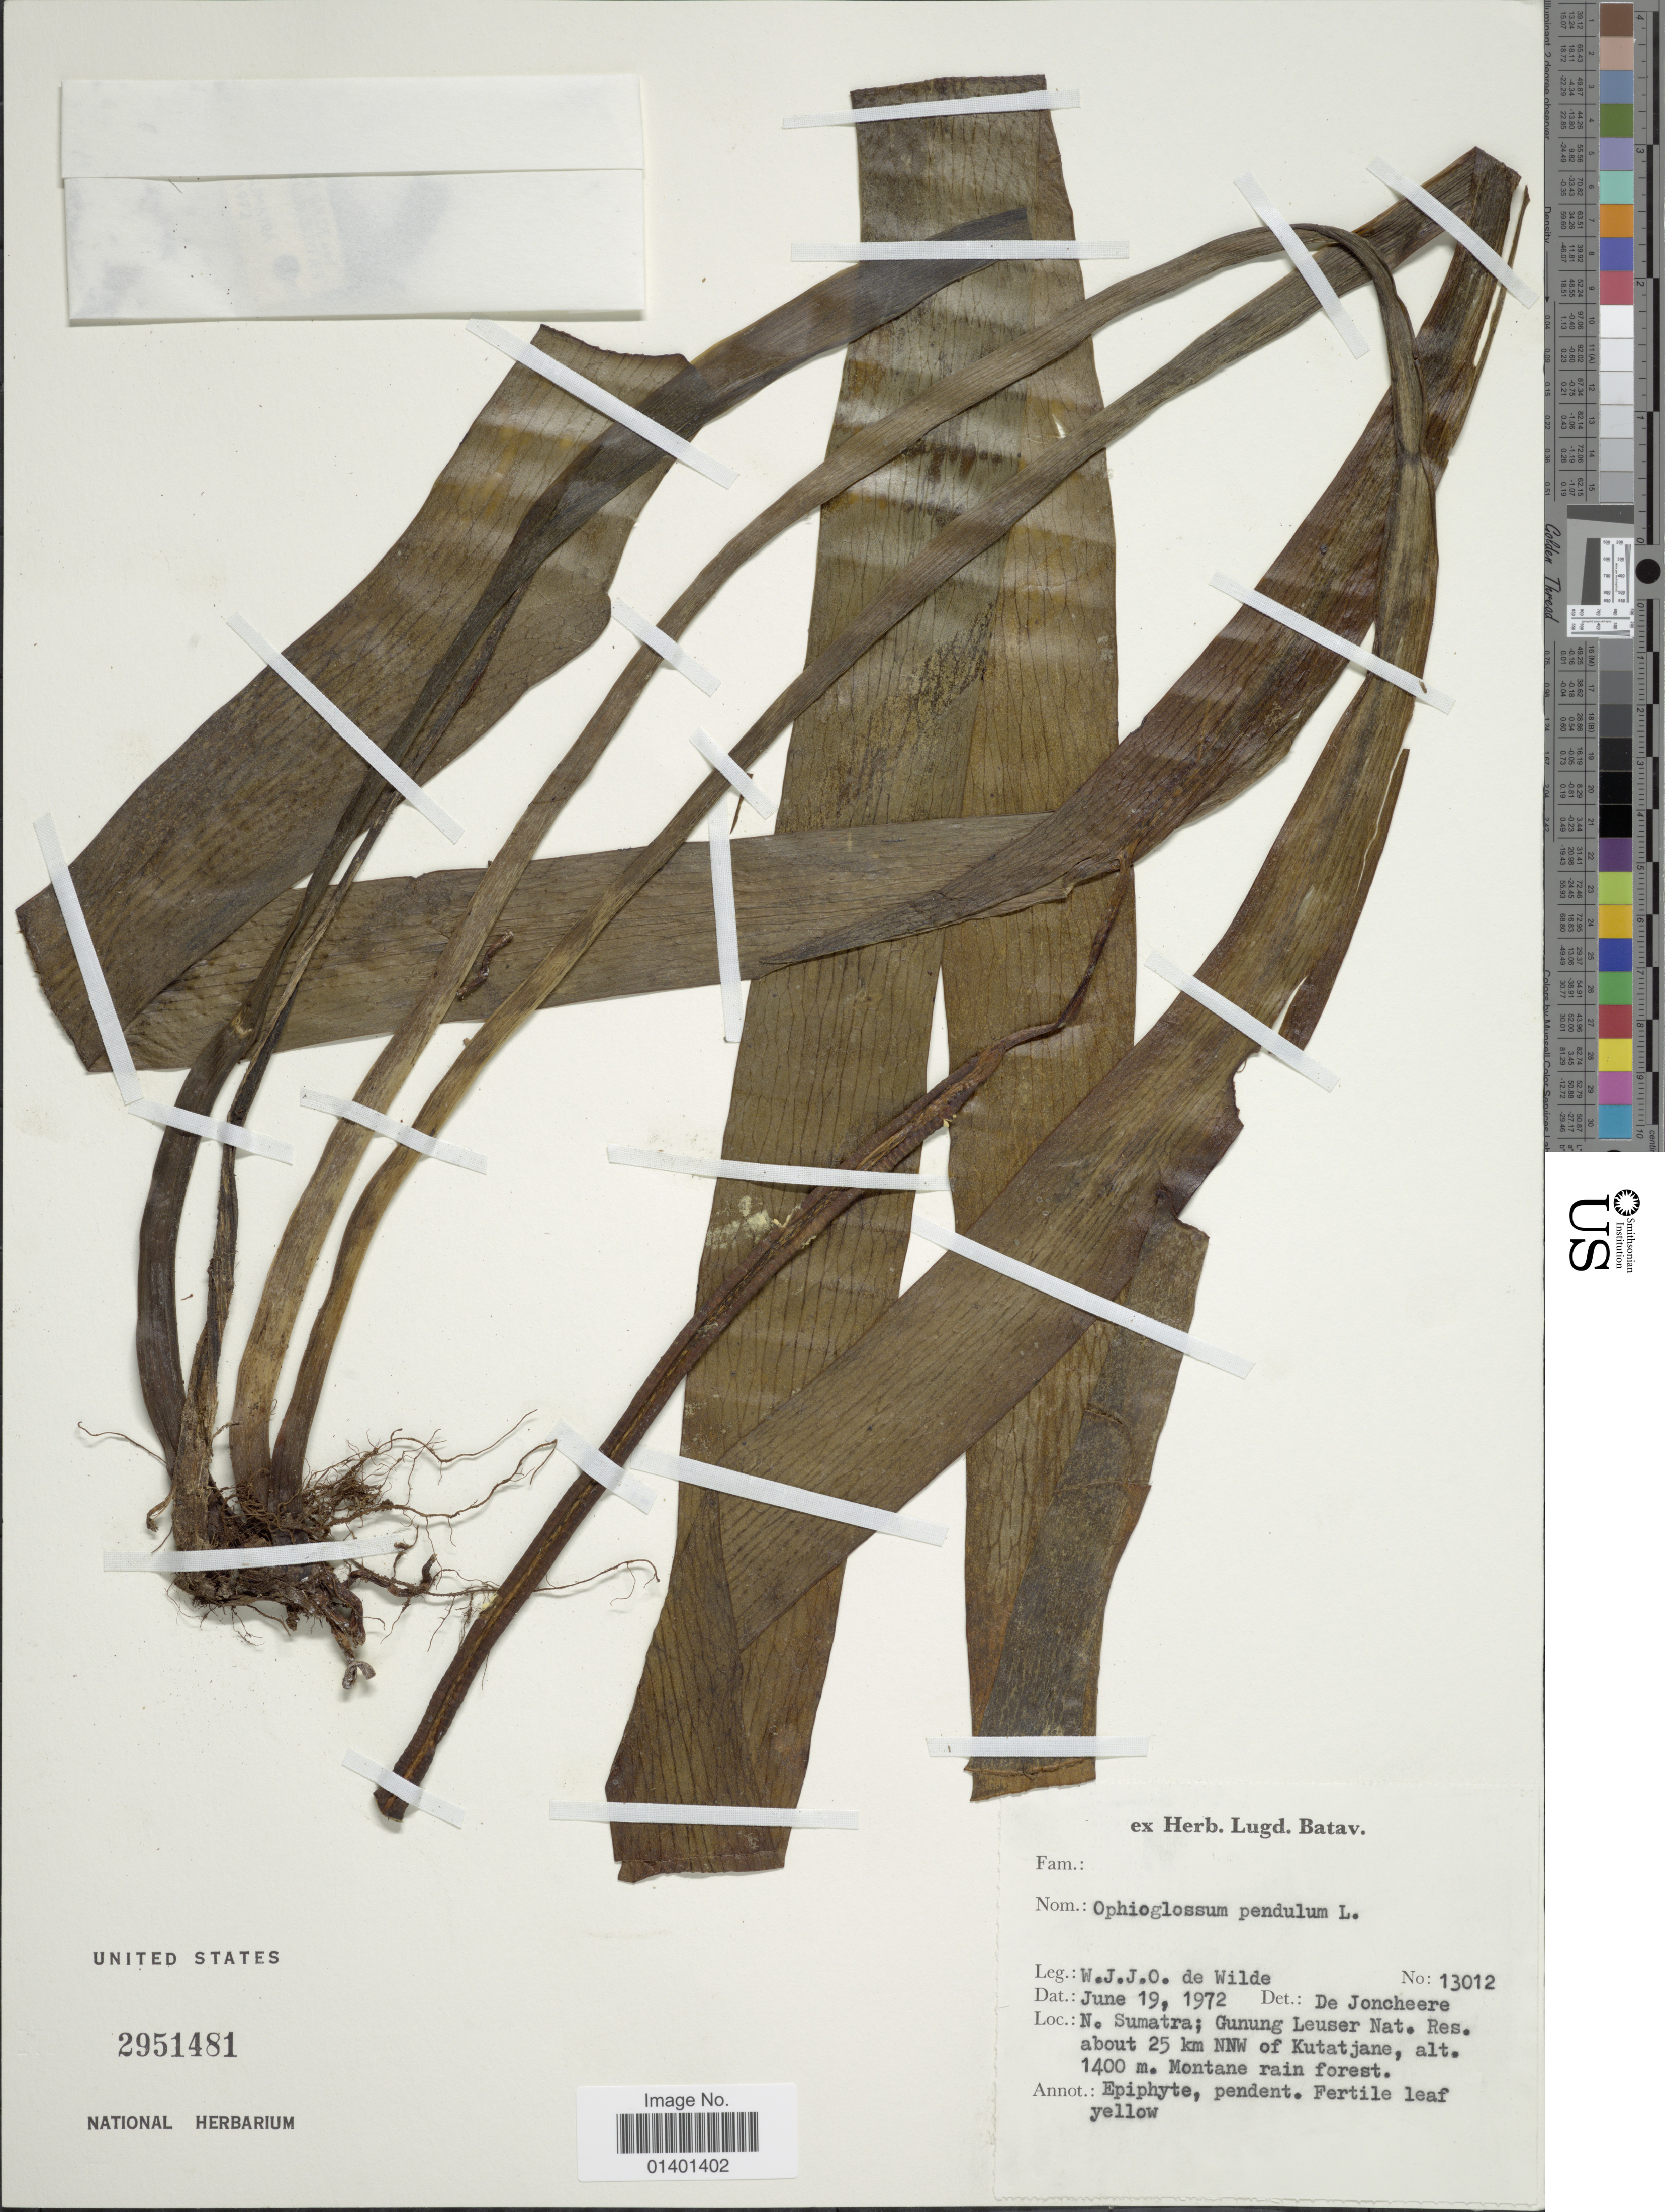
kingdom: Plantae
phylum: Tracheophyta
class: Polypodiopsida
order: Ophioglossales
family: Ophioglossaceae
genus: Ophioglossum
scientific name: Ophioglossum pendulum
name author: L.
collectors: W. J. de Wilde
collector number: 13012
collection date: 1972-06-19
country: Indonesia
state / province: Sumatra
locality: N. Sumatra; Gunung Leuser Nat. Res. about 25 km NNW of Kutatjane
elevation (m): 1400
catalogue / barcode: US 2951481